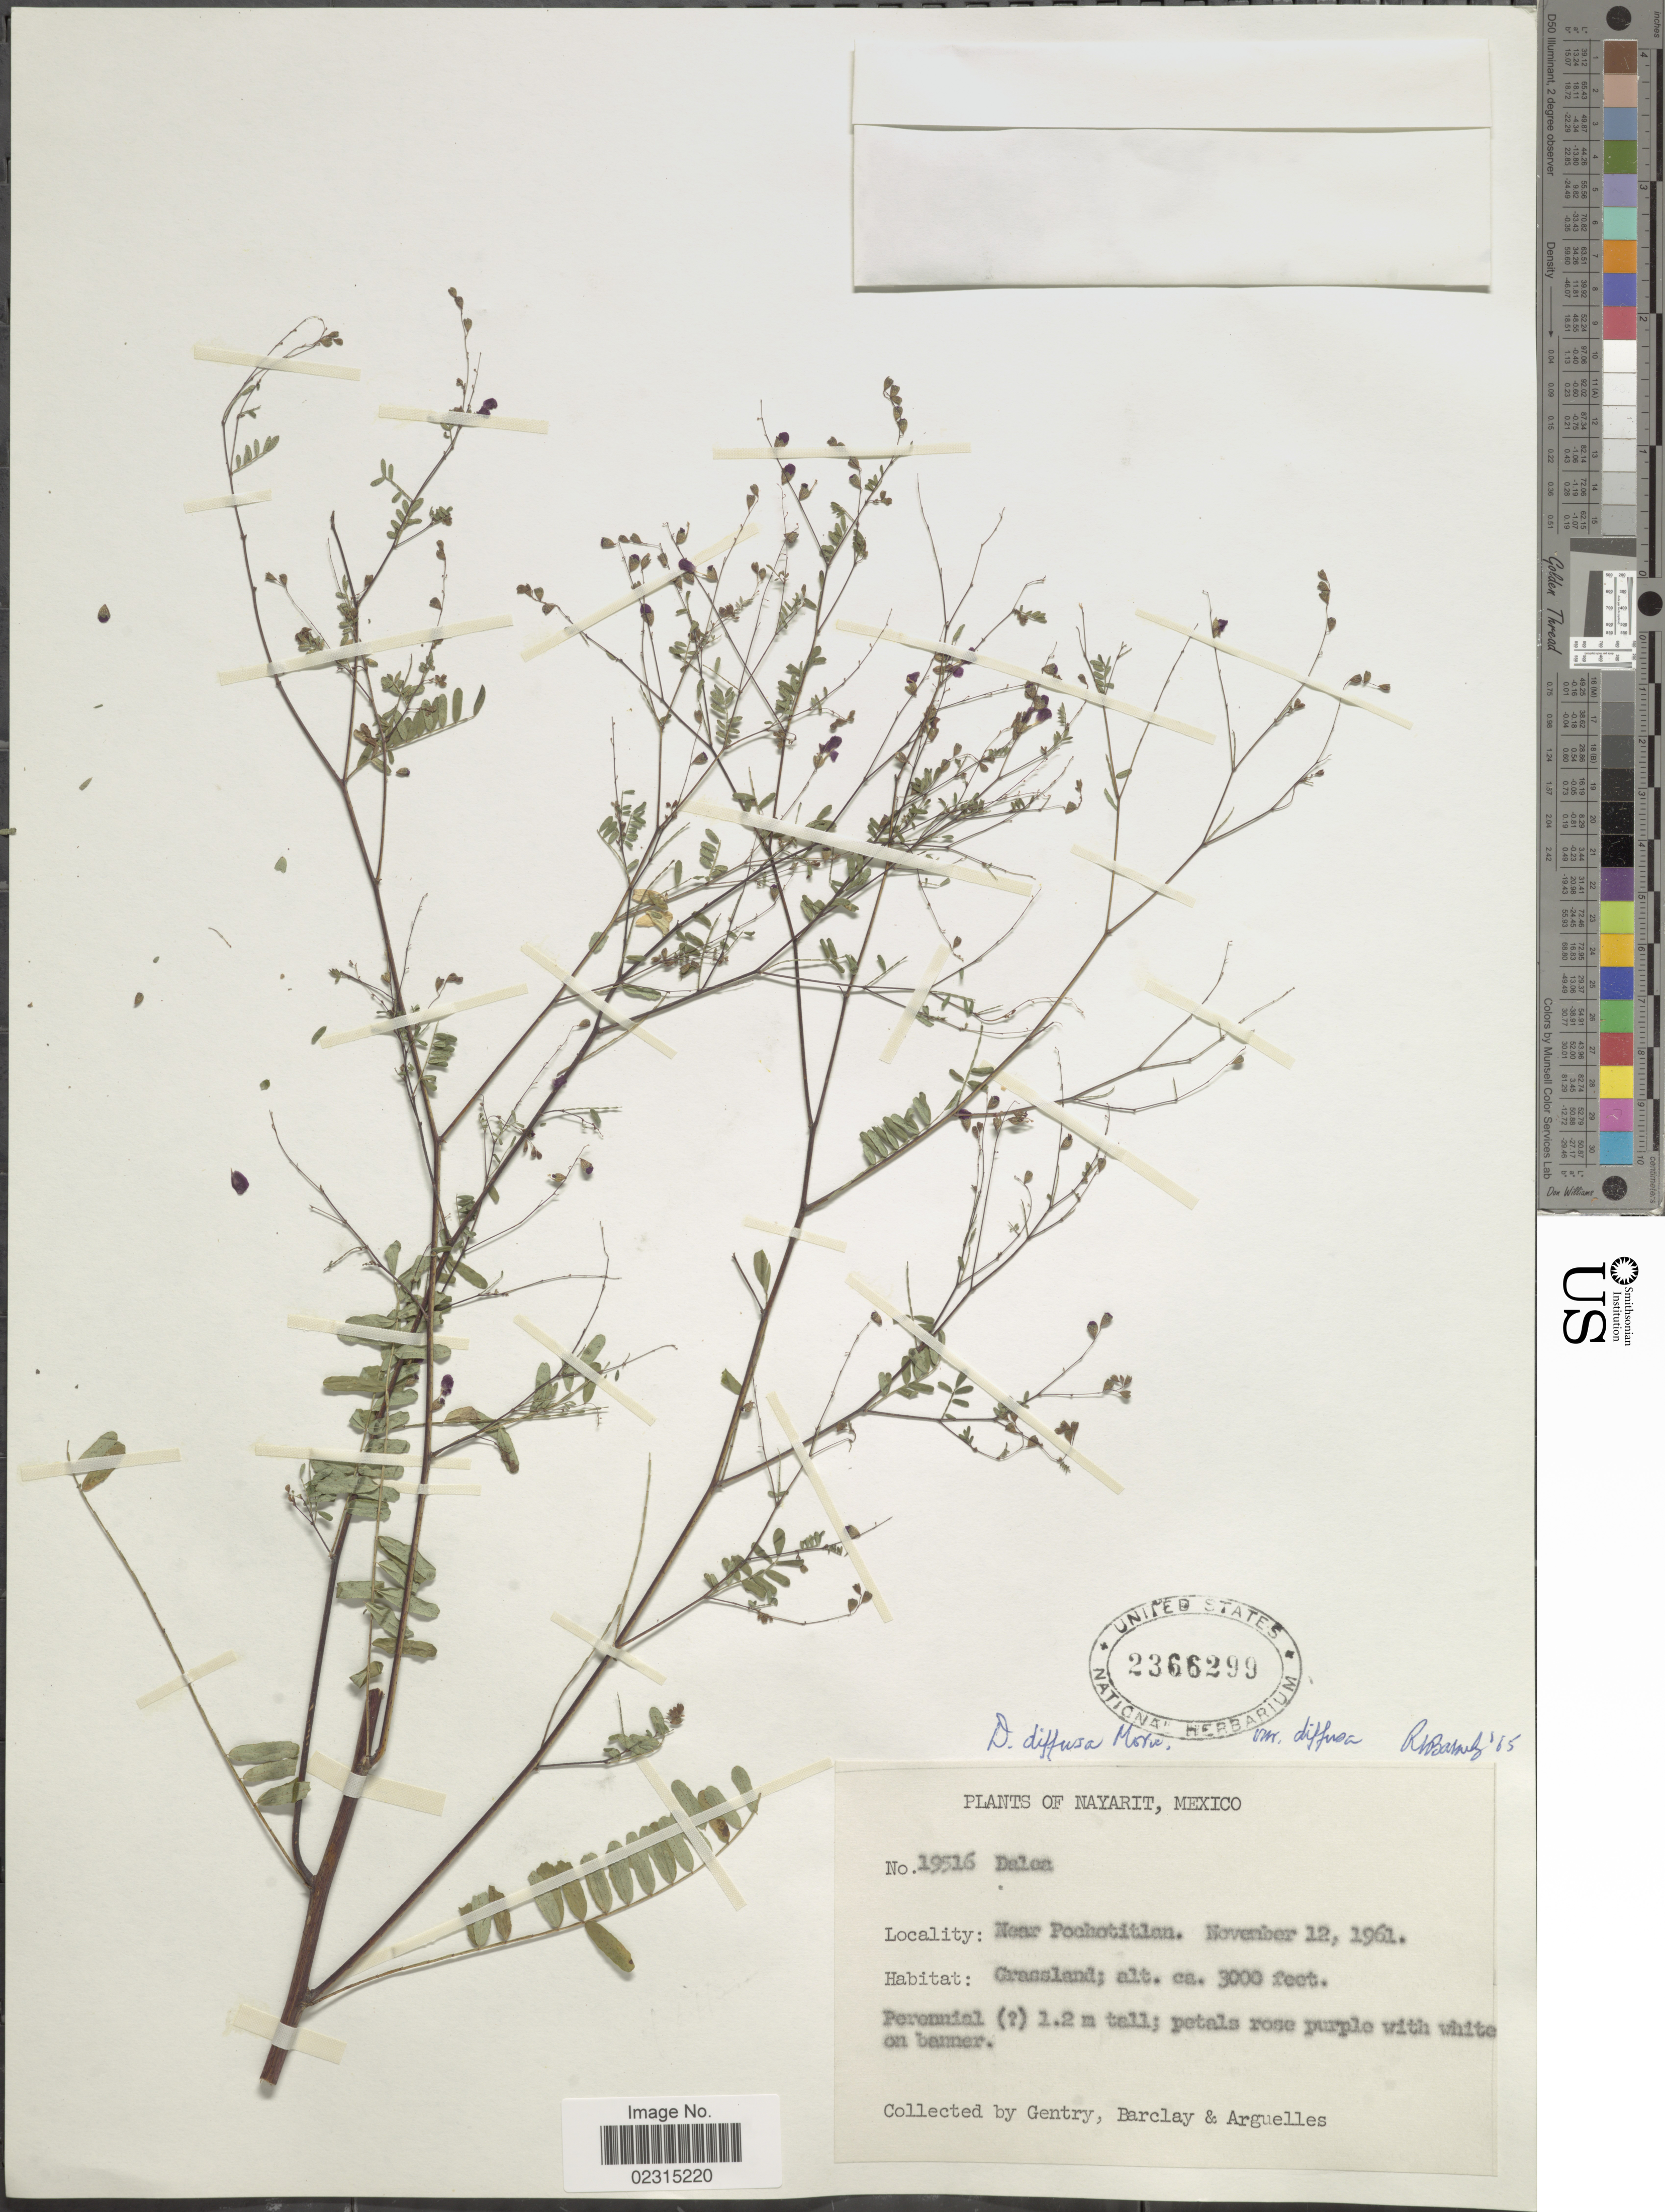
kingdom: Plantae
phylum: Tracheophyta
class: Magnoliopsida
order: Fabales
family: Fabaceae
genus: Marina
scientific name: Marina diffusa var. diffusa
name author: (Moric.) Barneby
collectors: Gentry, --, -- Barclay & Arguelles, --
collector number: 19516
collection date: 1961-11-12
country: Mexico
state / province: Nayarit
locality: Near Pochotitlan, Grassland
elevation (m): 914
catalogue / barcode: US 2366299